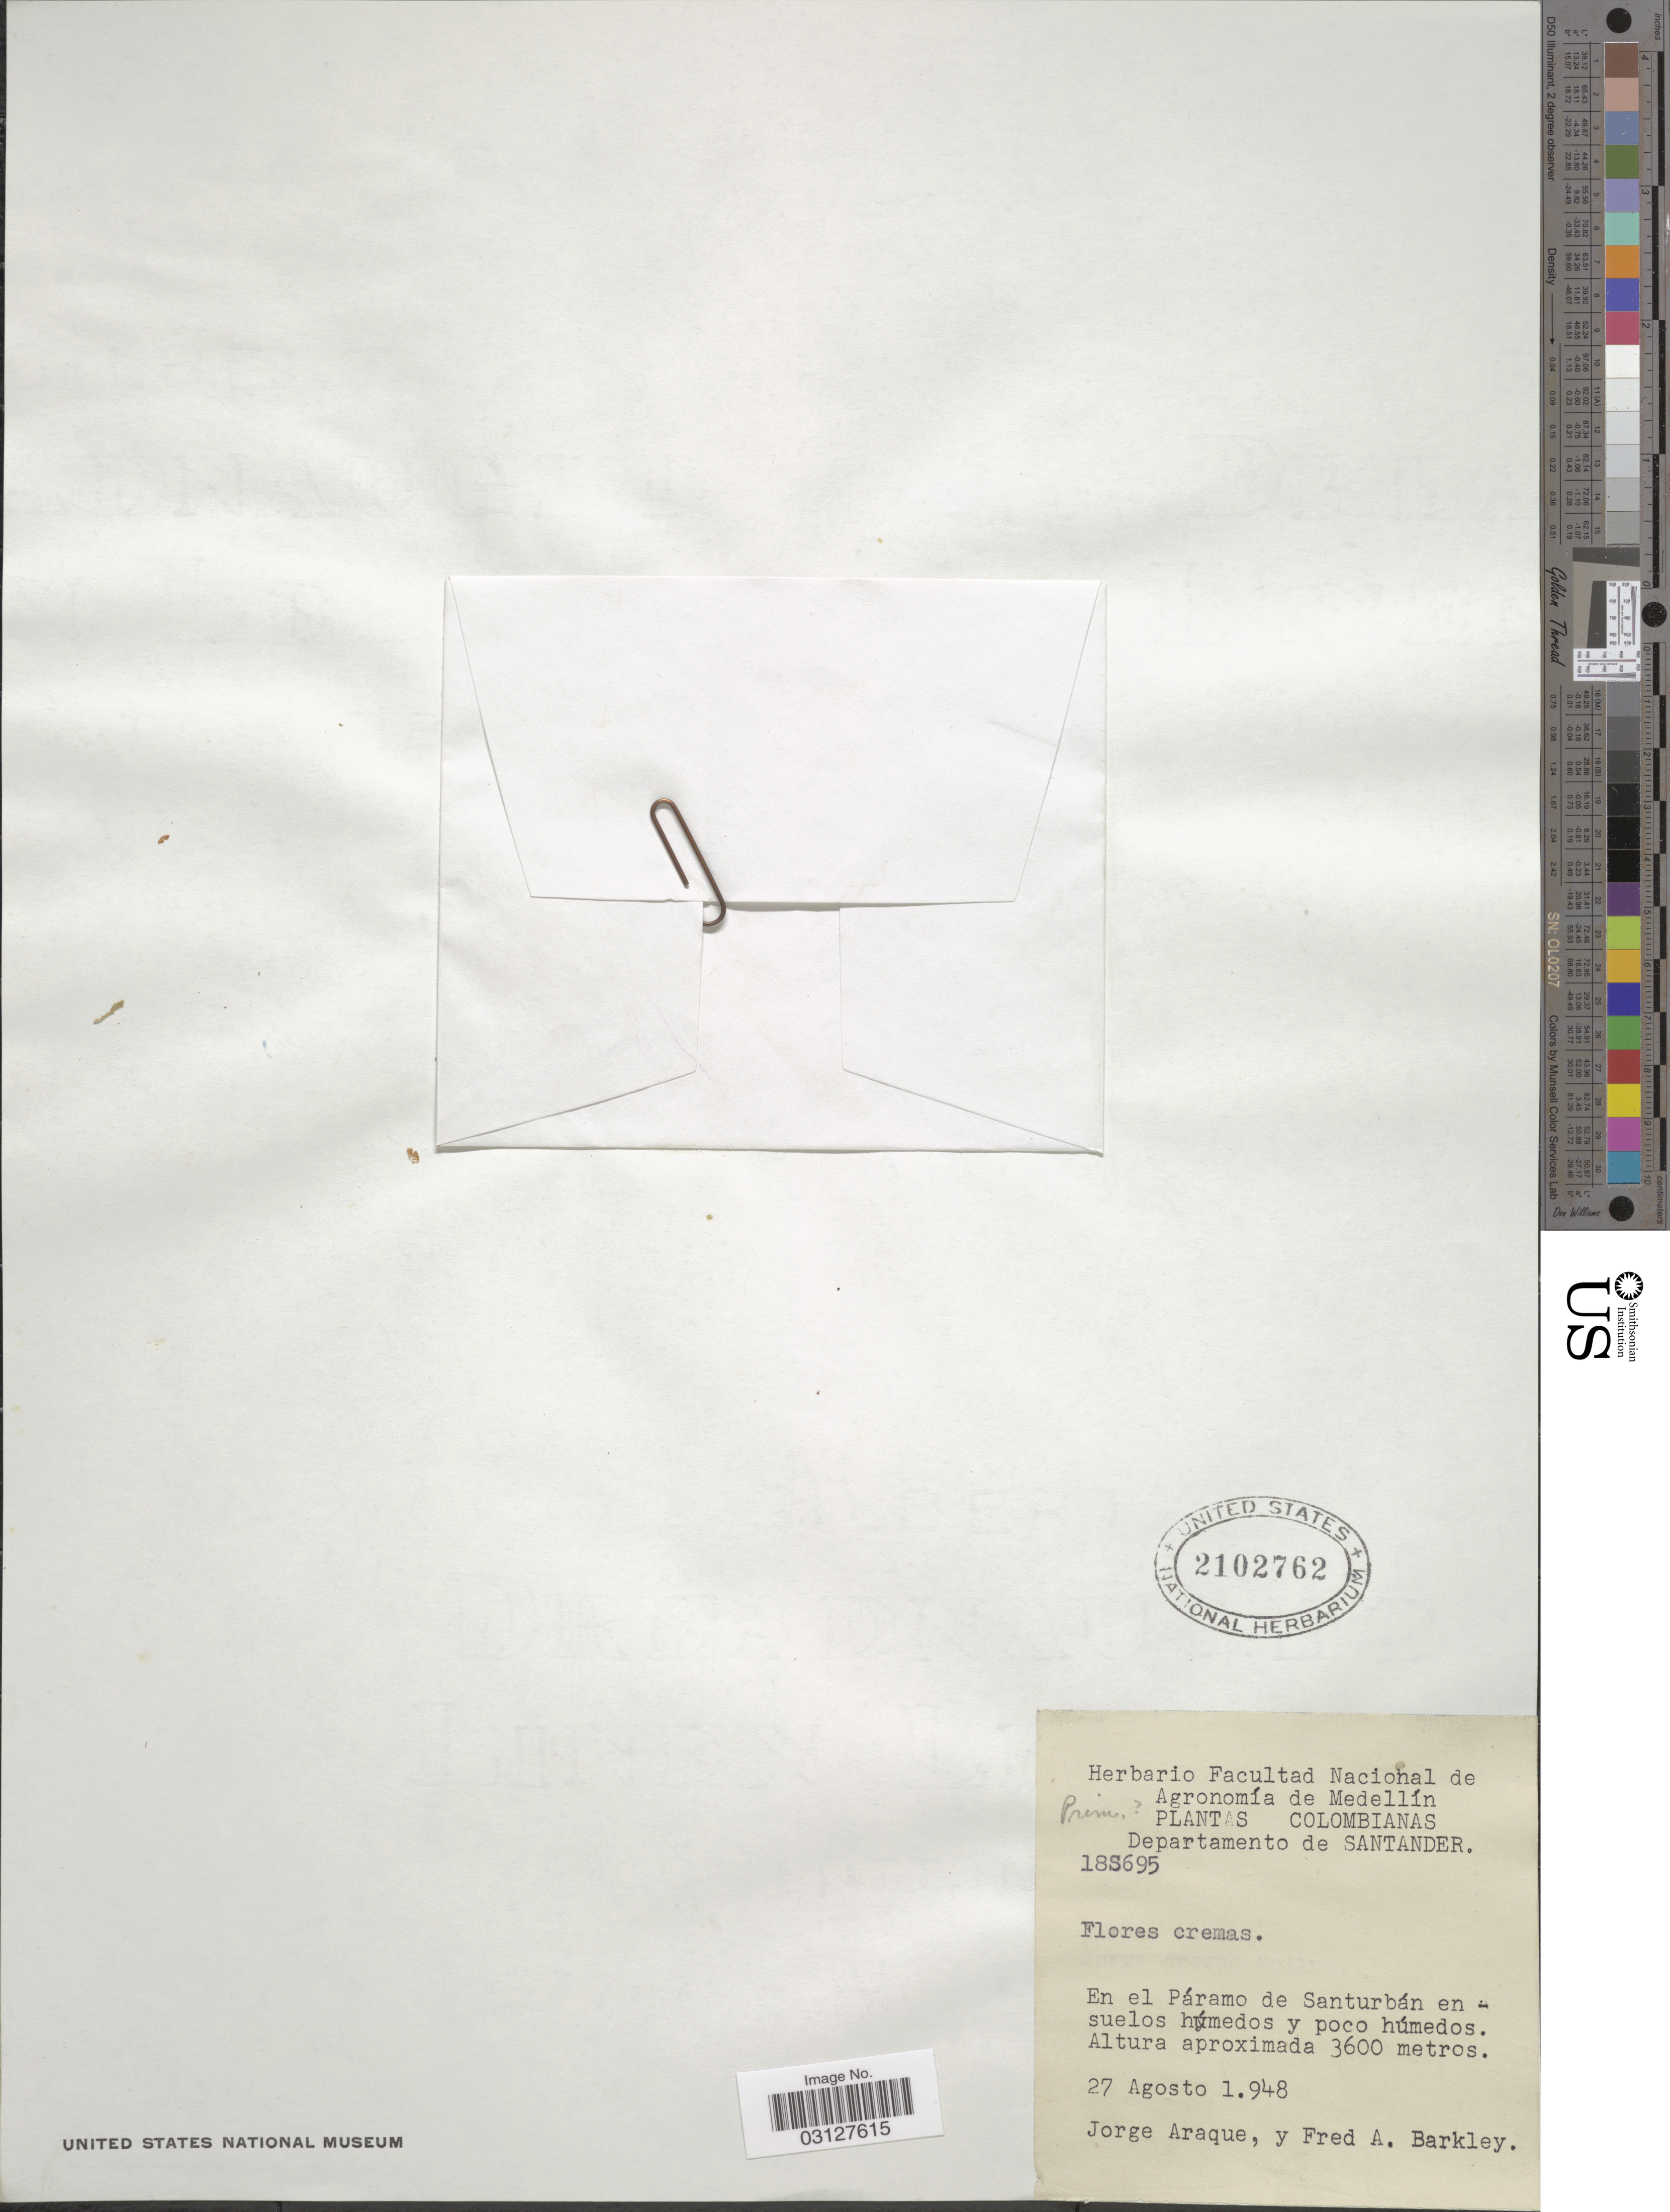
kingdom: Plantae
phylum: Tracheophyta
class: Magnoliopsida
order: Ericales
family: Primulaceae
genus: Anagallis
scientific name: Anagallis sp.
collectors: J. Araque & F. A. Barkley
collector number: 18S695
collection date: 1948-08-27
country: Colombia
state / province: Santander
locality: Departamento de Santander, En el Páramo de Santurbán.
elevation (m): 3600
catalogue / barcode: US 2102762